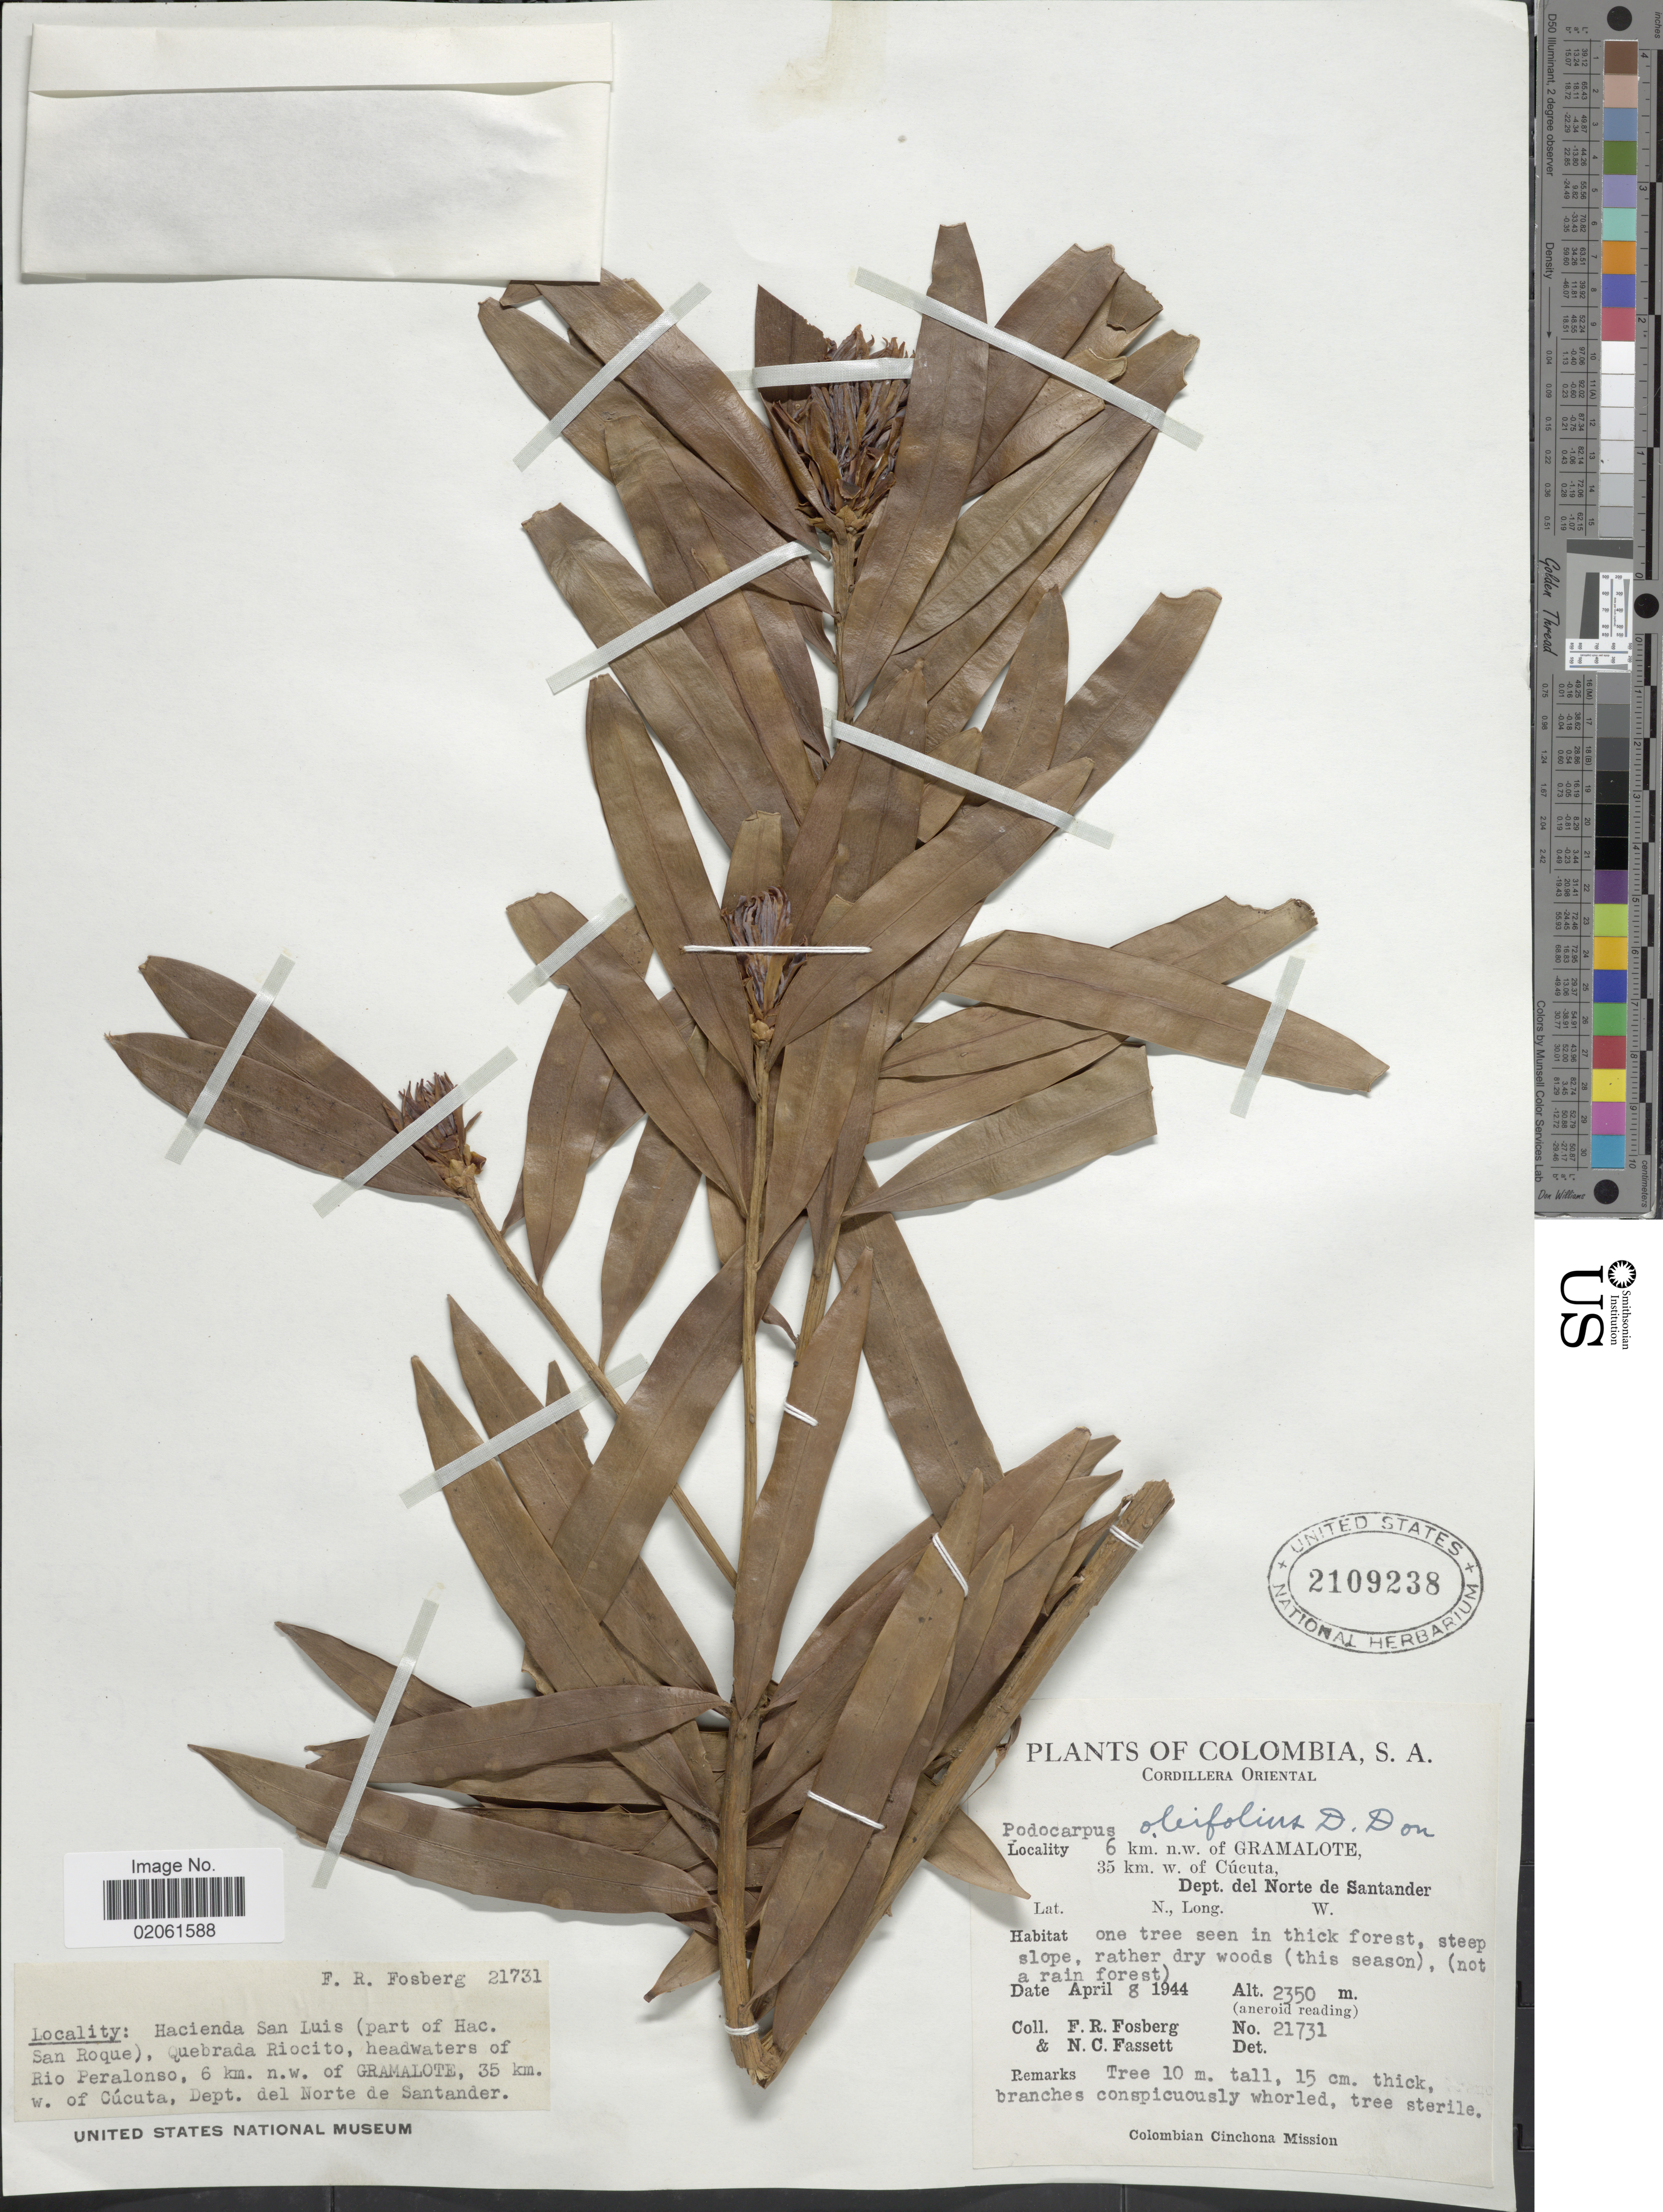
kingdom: Plantae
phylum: Tracheophyta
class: Pinopsida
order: Pinales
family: Podocarpaceae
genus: Podocarpus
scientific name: Podocarpus oleifolius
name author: D. Don ex Lamb.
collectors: F. R. Fosberg & N. C. Fassett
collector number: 21731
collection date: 1944-04-08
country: Colombia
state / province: Norte de Santander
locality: Cordillera Oriental, 6 km. n.w. of Gramalote, 35 km. w. of Cucuta, Dept. del Norte de Santander.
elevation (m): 2350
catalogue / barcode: US 2109238